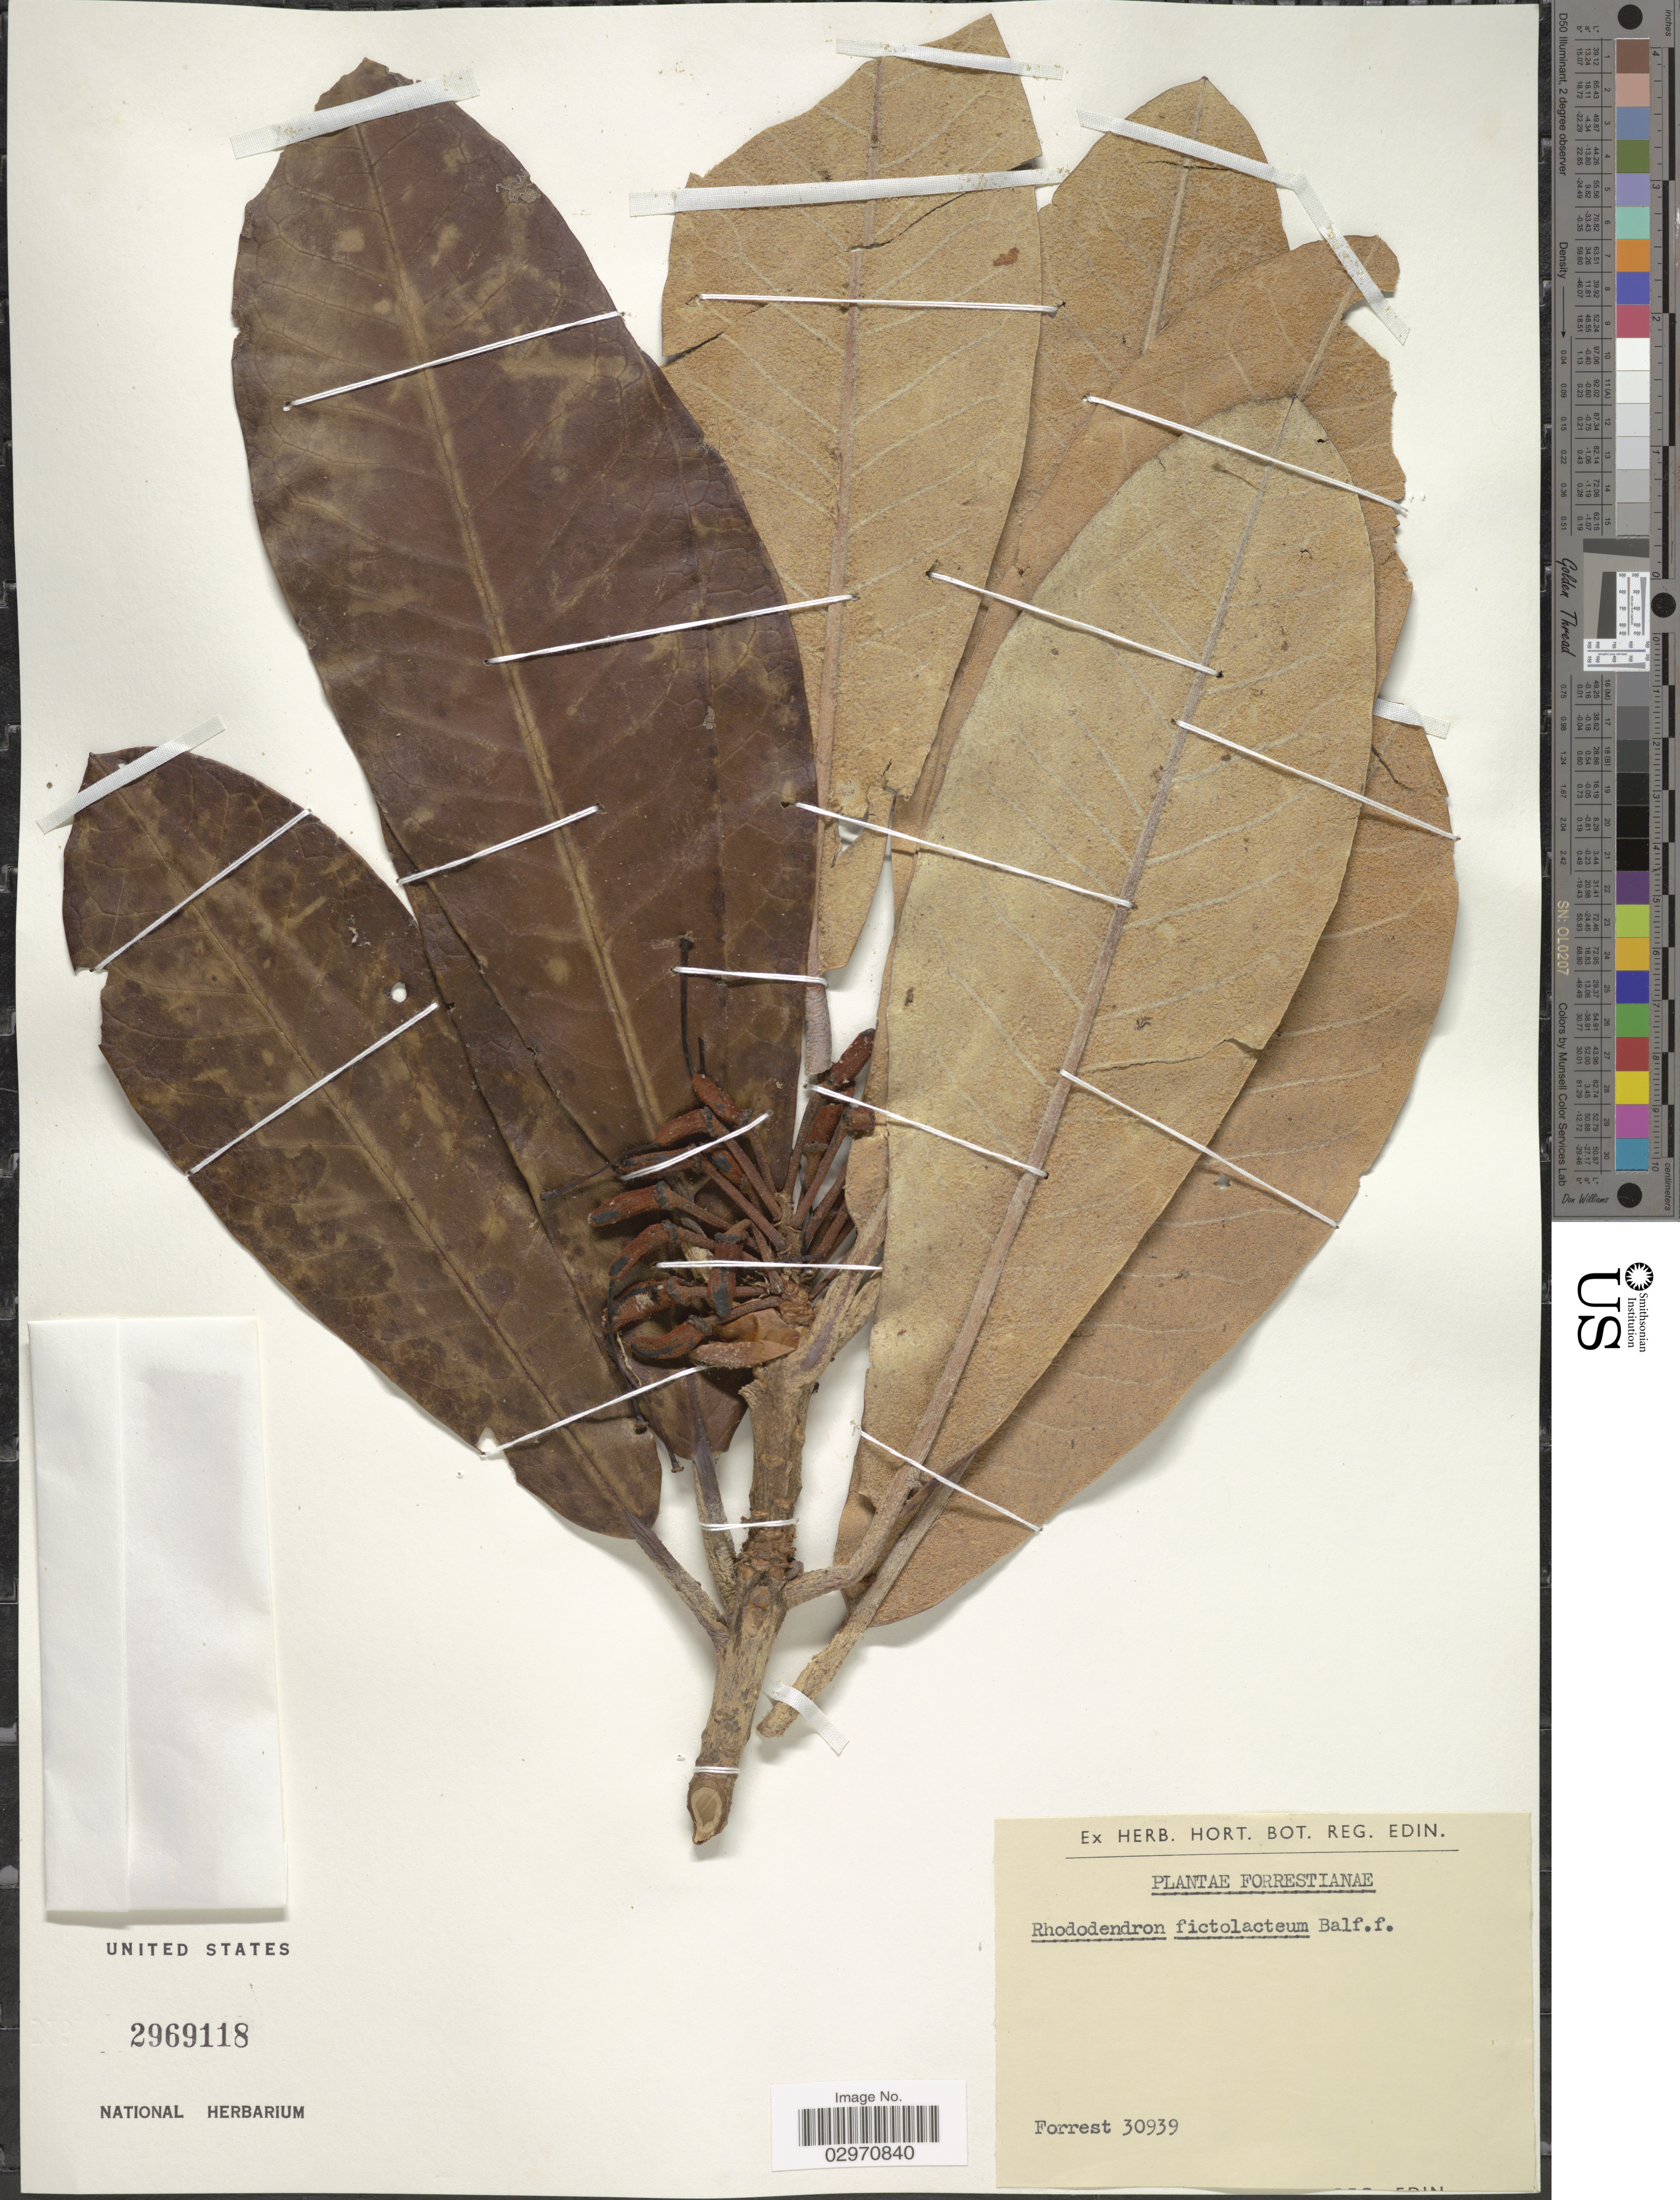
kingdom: Plantae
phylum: Tracheophyta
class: Magnoliopsida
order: Ericales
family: Ericaceae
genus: Rhododendron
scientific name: Rhododendron fictolacteum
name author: Balf. f.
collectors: -. Forrest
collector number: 30939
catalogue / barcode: US 2969118